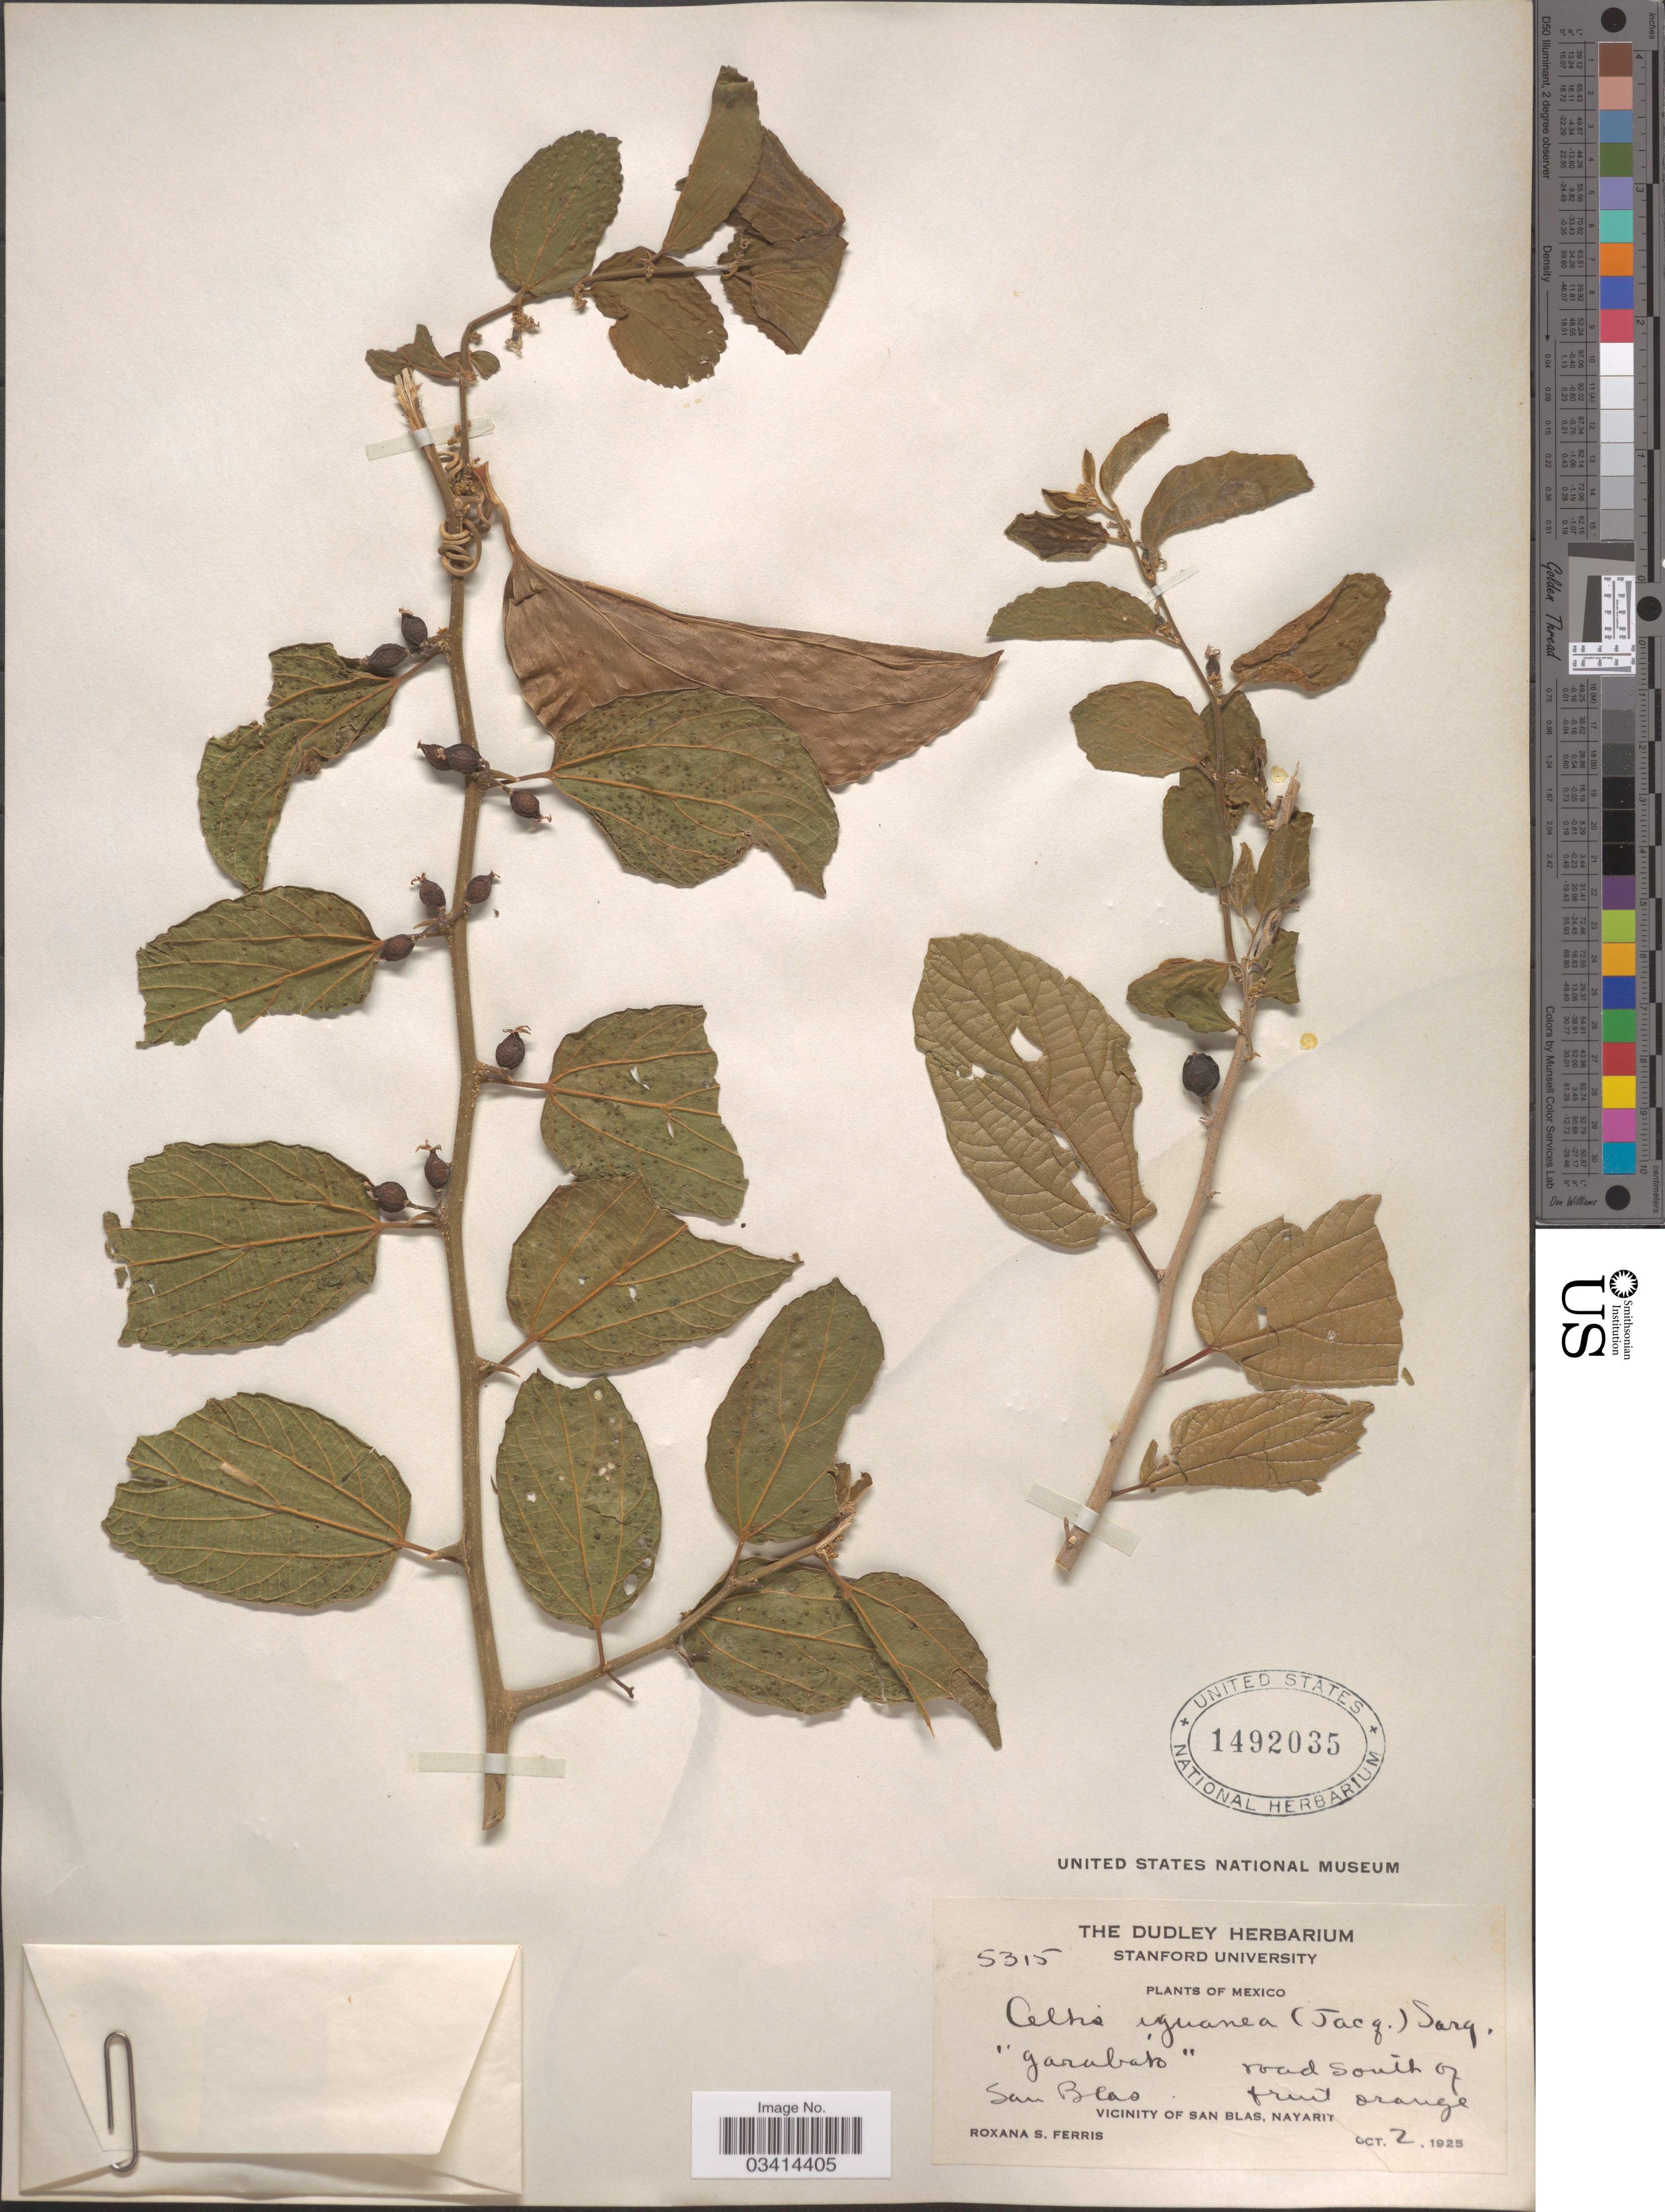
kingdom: Plantae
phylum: Tracheophyta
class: Magnoliopsida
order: Rosales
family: Cannabaceae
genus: Celtis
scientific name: Celtis iguanaea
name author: (Jacq.) Sarg.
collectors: R. S. Ferris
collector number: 5315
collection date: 1925-10-02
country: Mexico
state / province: Nayarit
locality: Road south of San Blas. Vicinity of San Blas.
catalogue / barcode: US 1492035